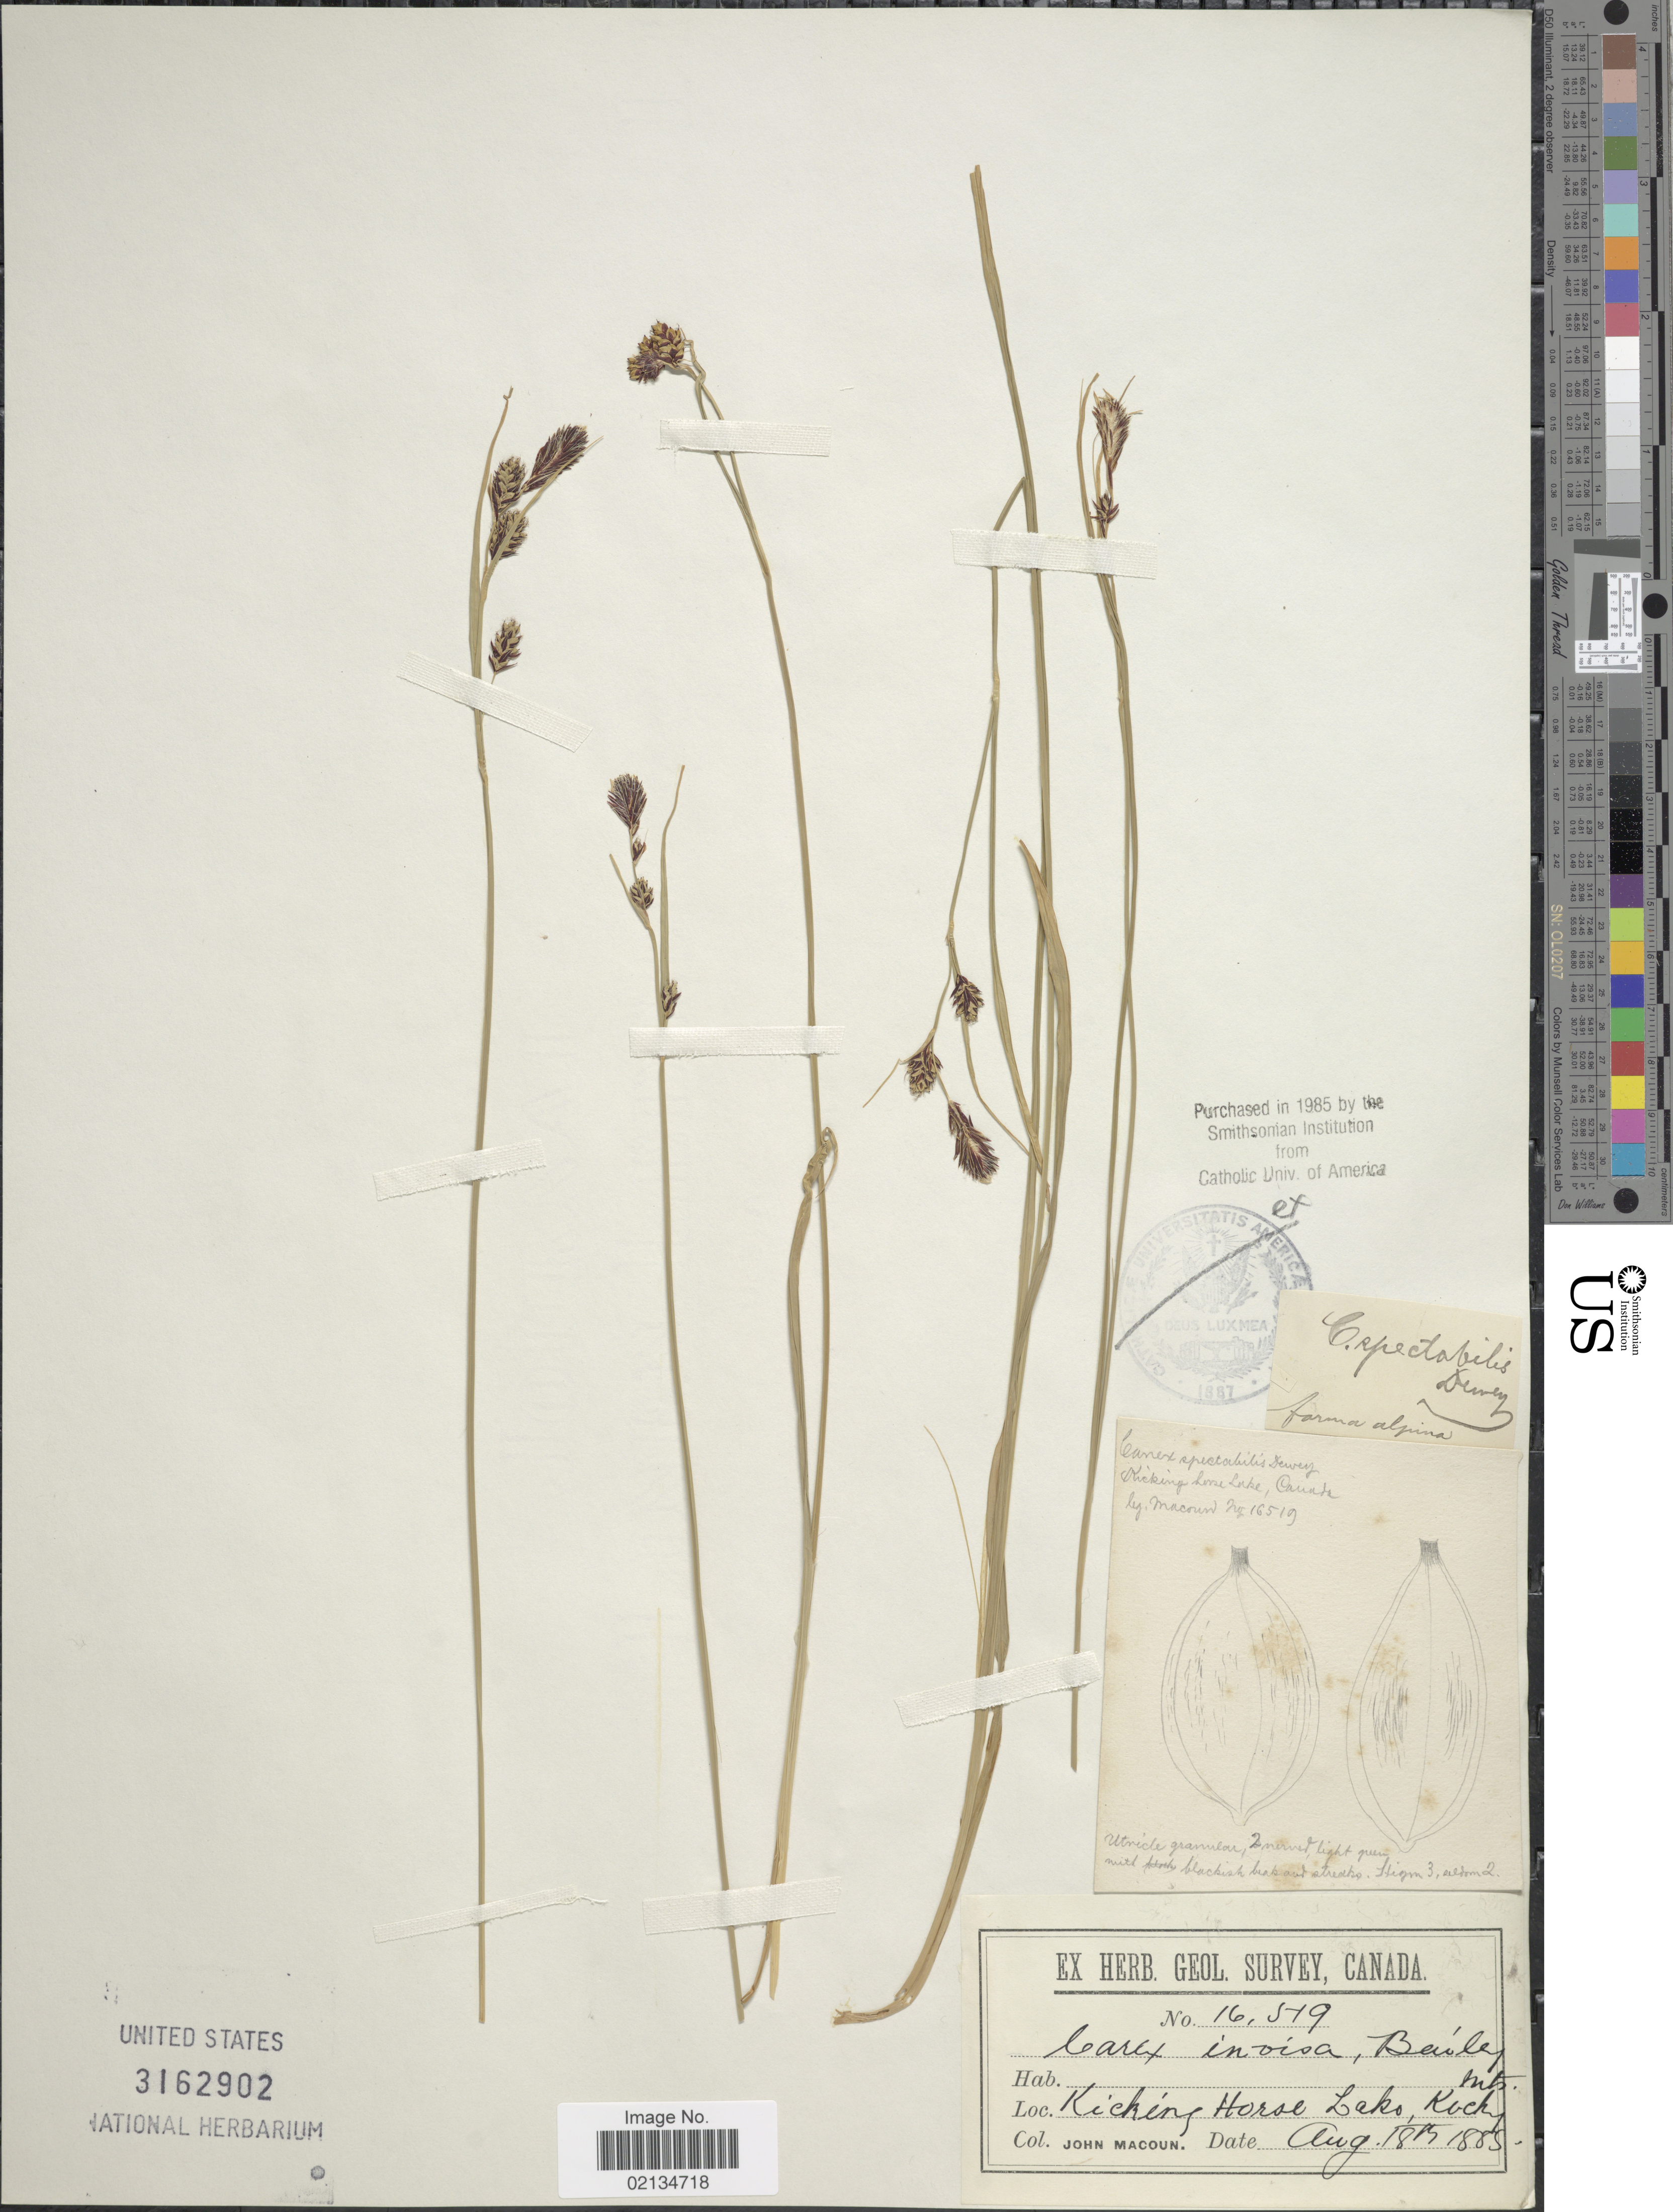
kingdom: Plantae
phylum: Tracheophyta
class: Liliopsida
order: Poales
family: Cyperaceae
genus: Carex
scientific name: Carex spectabilis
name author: Dewey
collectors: J. Macoun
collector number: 16519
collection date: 1885-08-18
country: Canada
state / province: British Columbia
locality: Kicking Horse Lake, Rocky Mts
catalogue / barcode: US 3162902